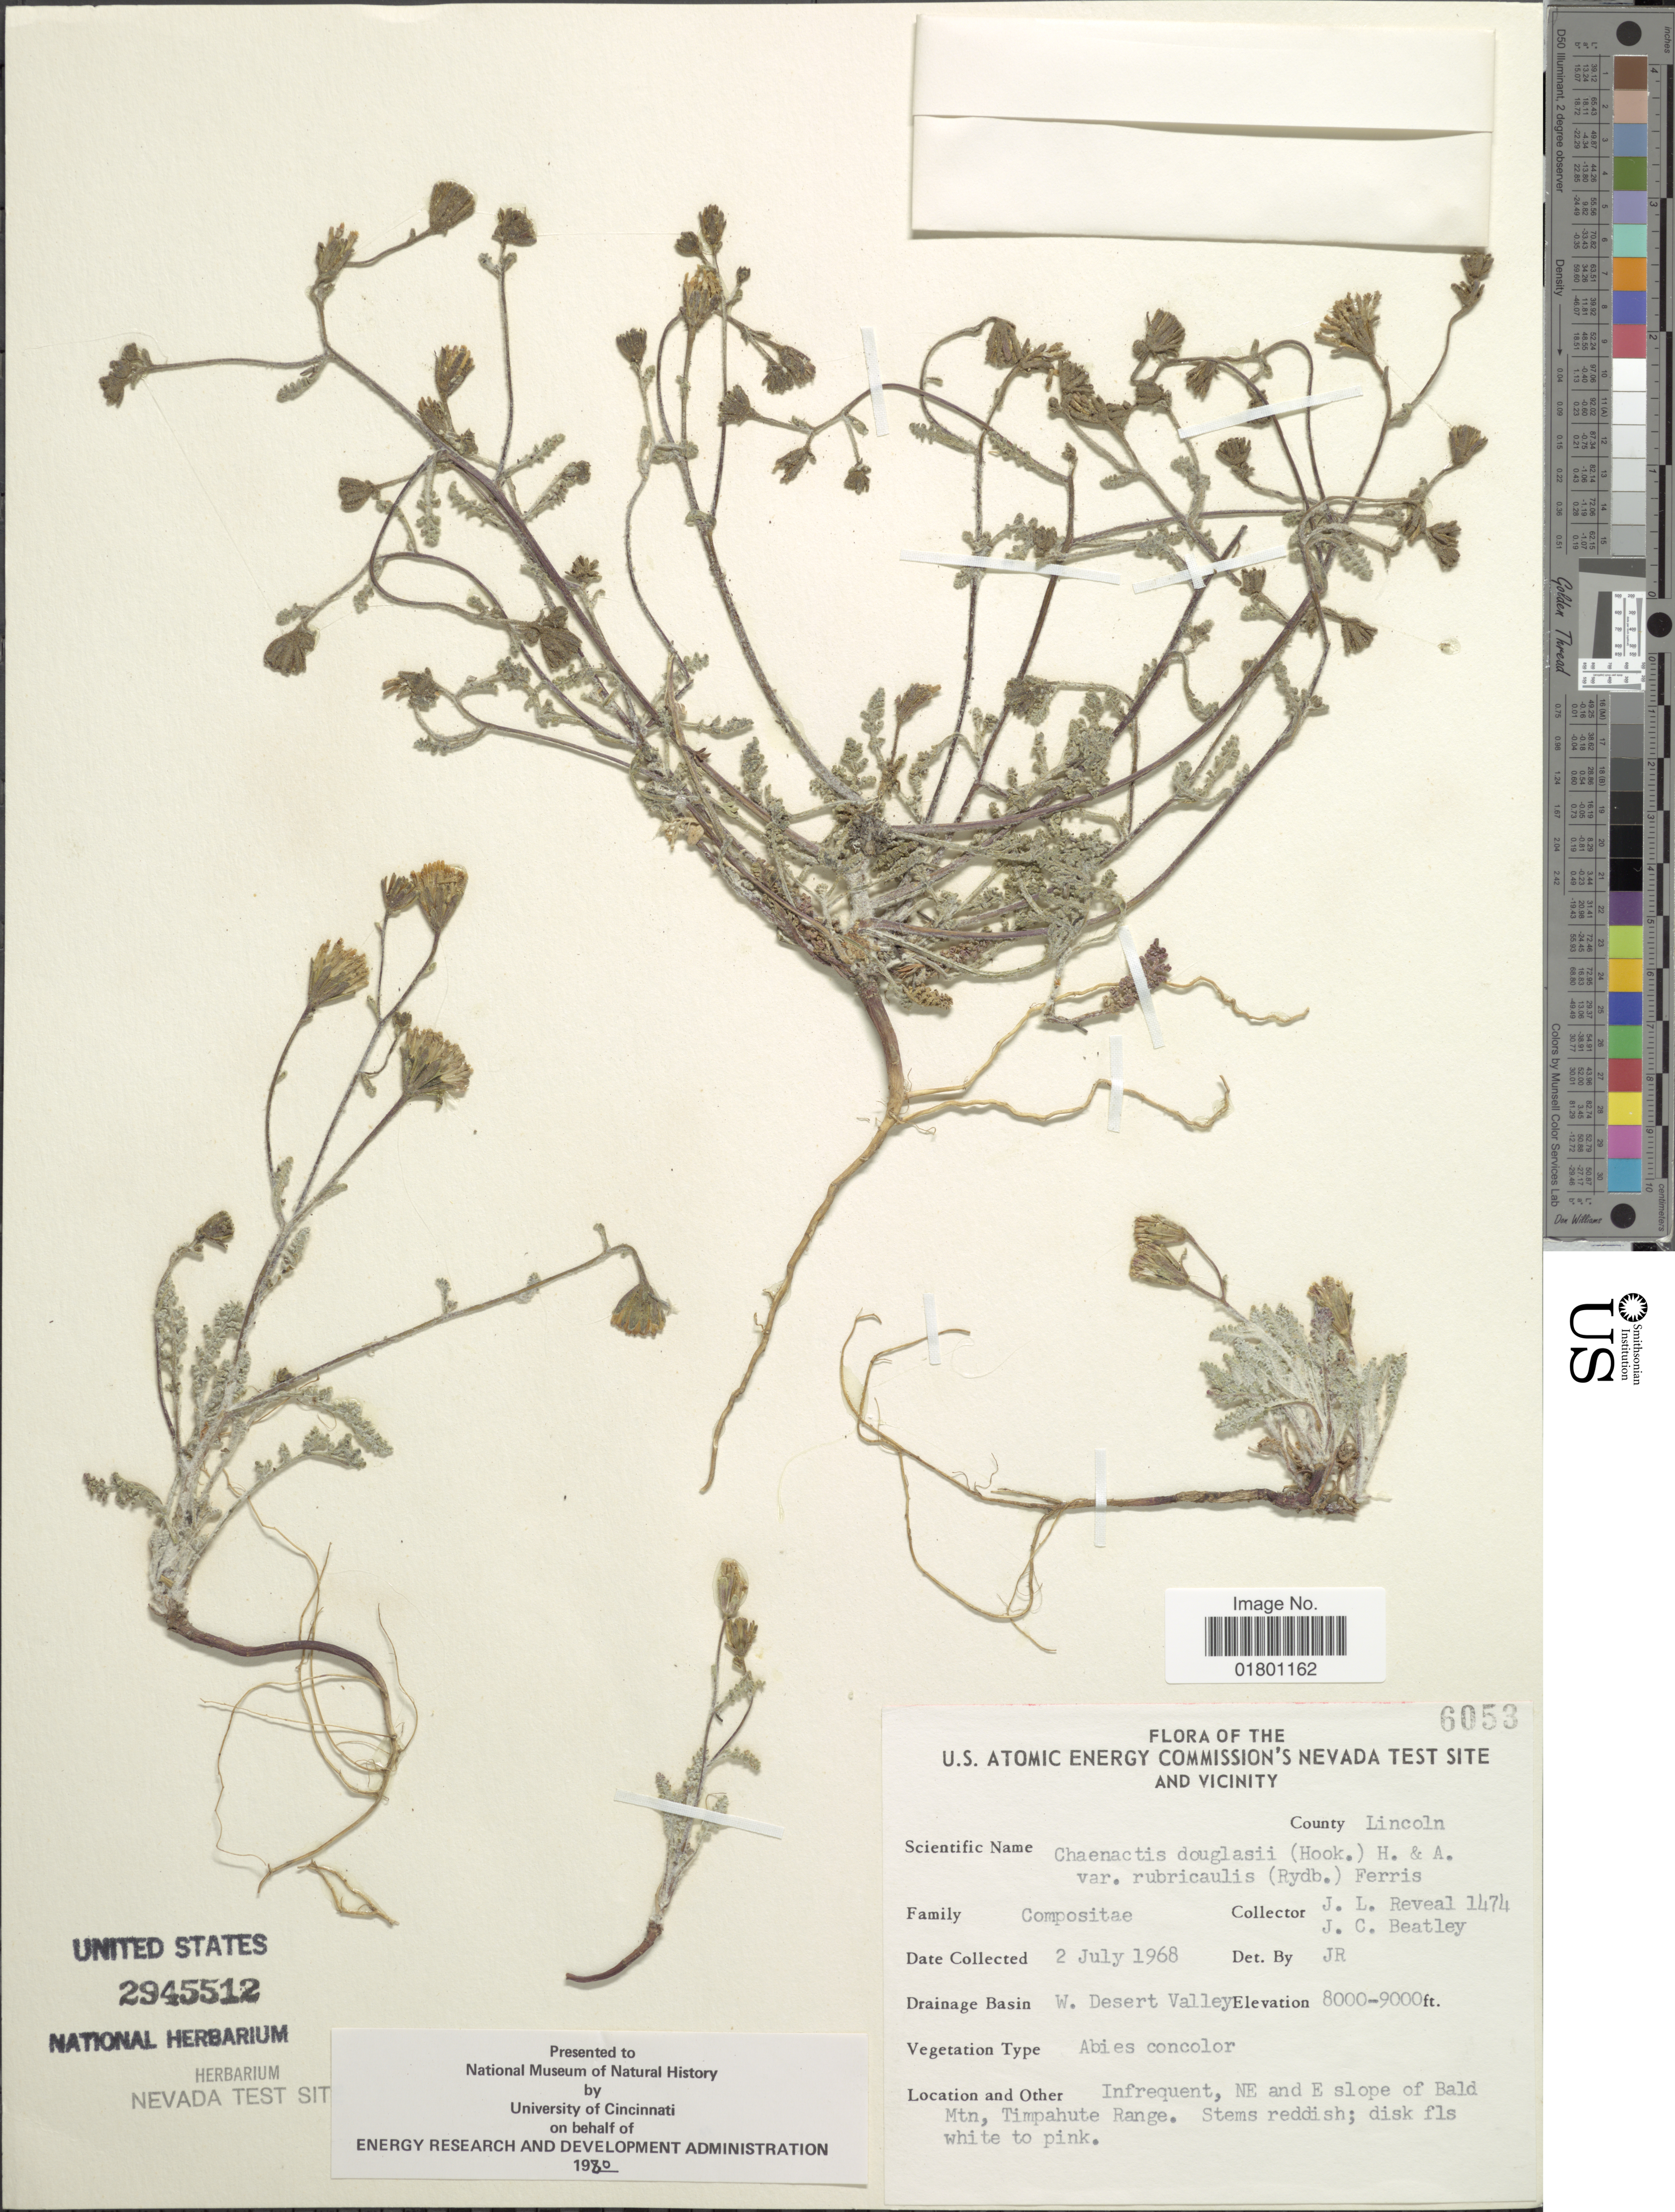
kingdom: Plantae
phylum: Tracheophyta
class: Magnoliopsida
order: Asterales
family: Asteraceae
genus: Chaenactis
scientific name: Chaenactis douglasii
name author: Hook. & Arn.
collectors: J. L. Reveal & J. C. Beatley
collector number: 1474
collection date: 1968-07-02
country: United States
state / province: Nevada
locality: U.S. Atomic Energy Commission's Nevada Test Site and Vicinity, County Lincoln, W. Desert Valley, NE and E slope of Bald Mtn, Timpahute Range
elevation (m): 2438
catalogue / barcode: US 2945512